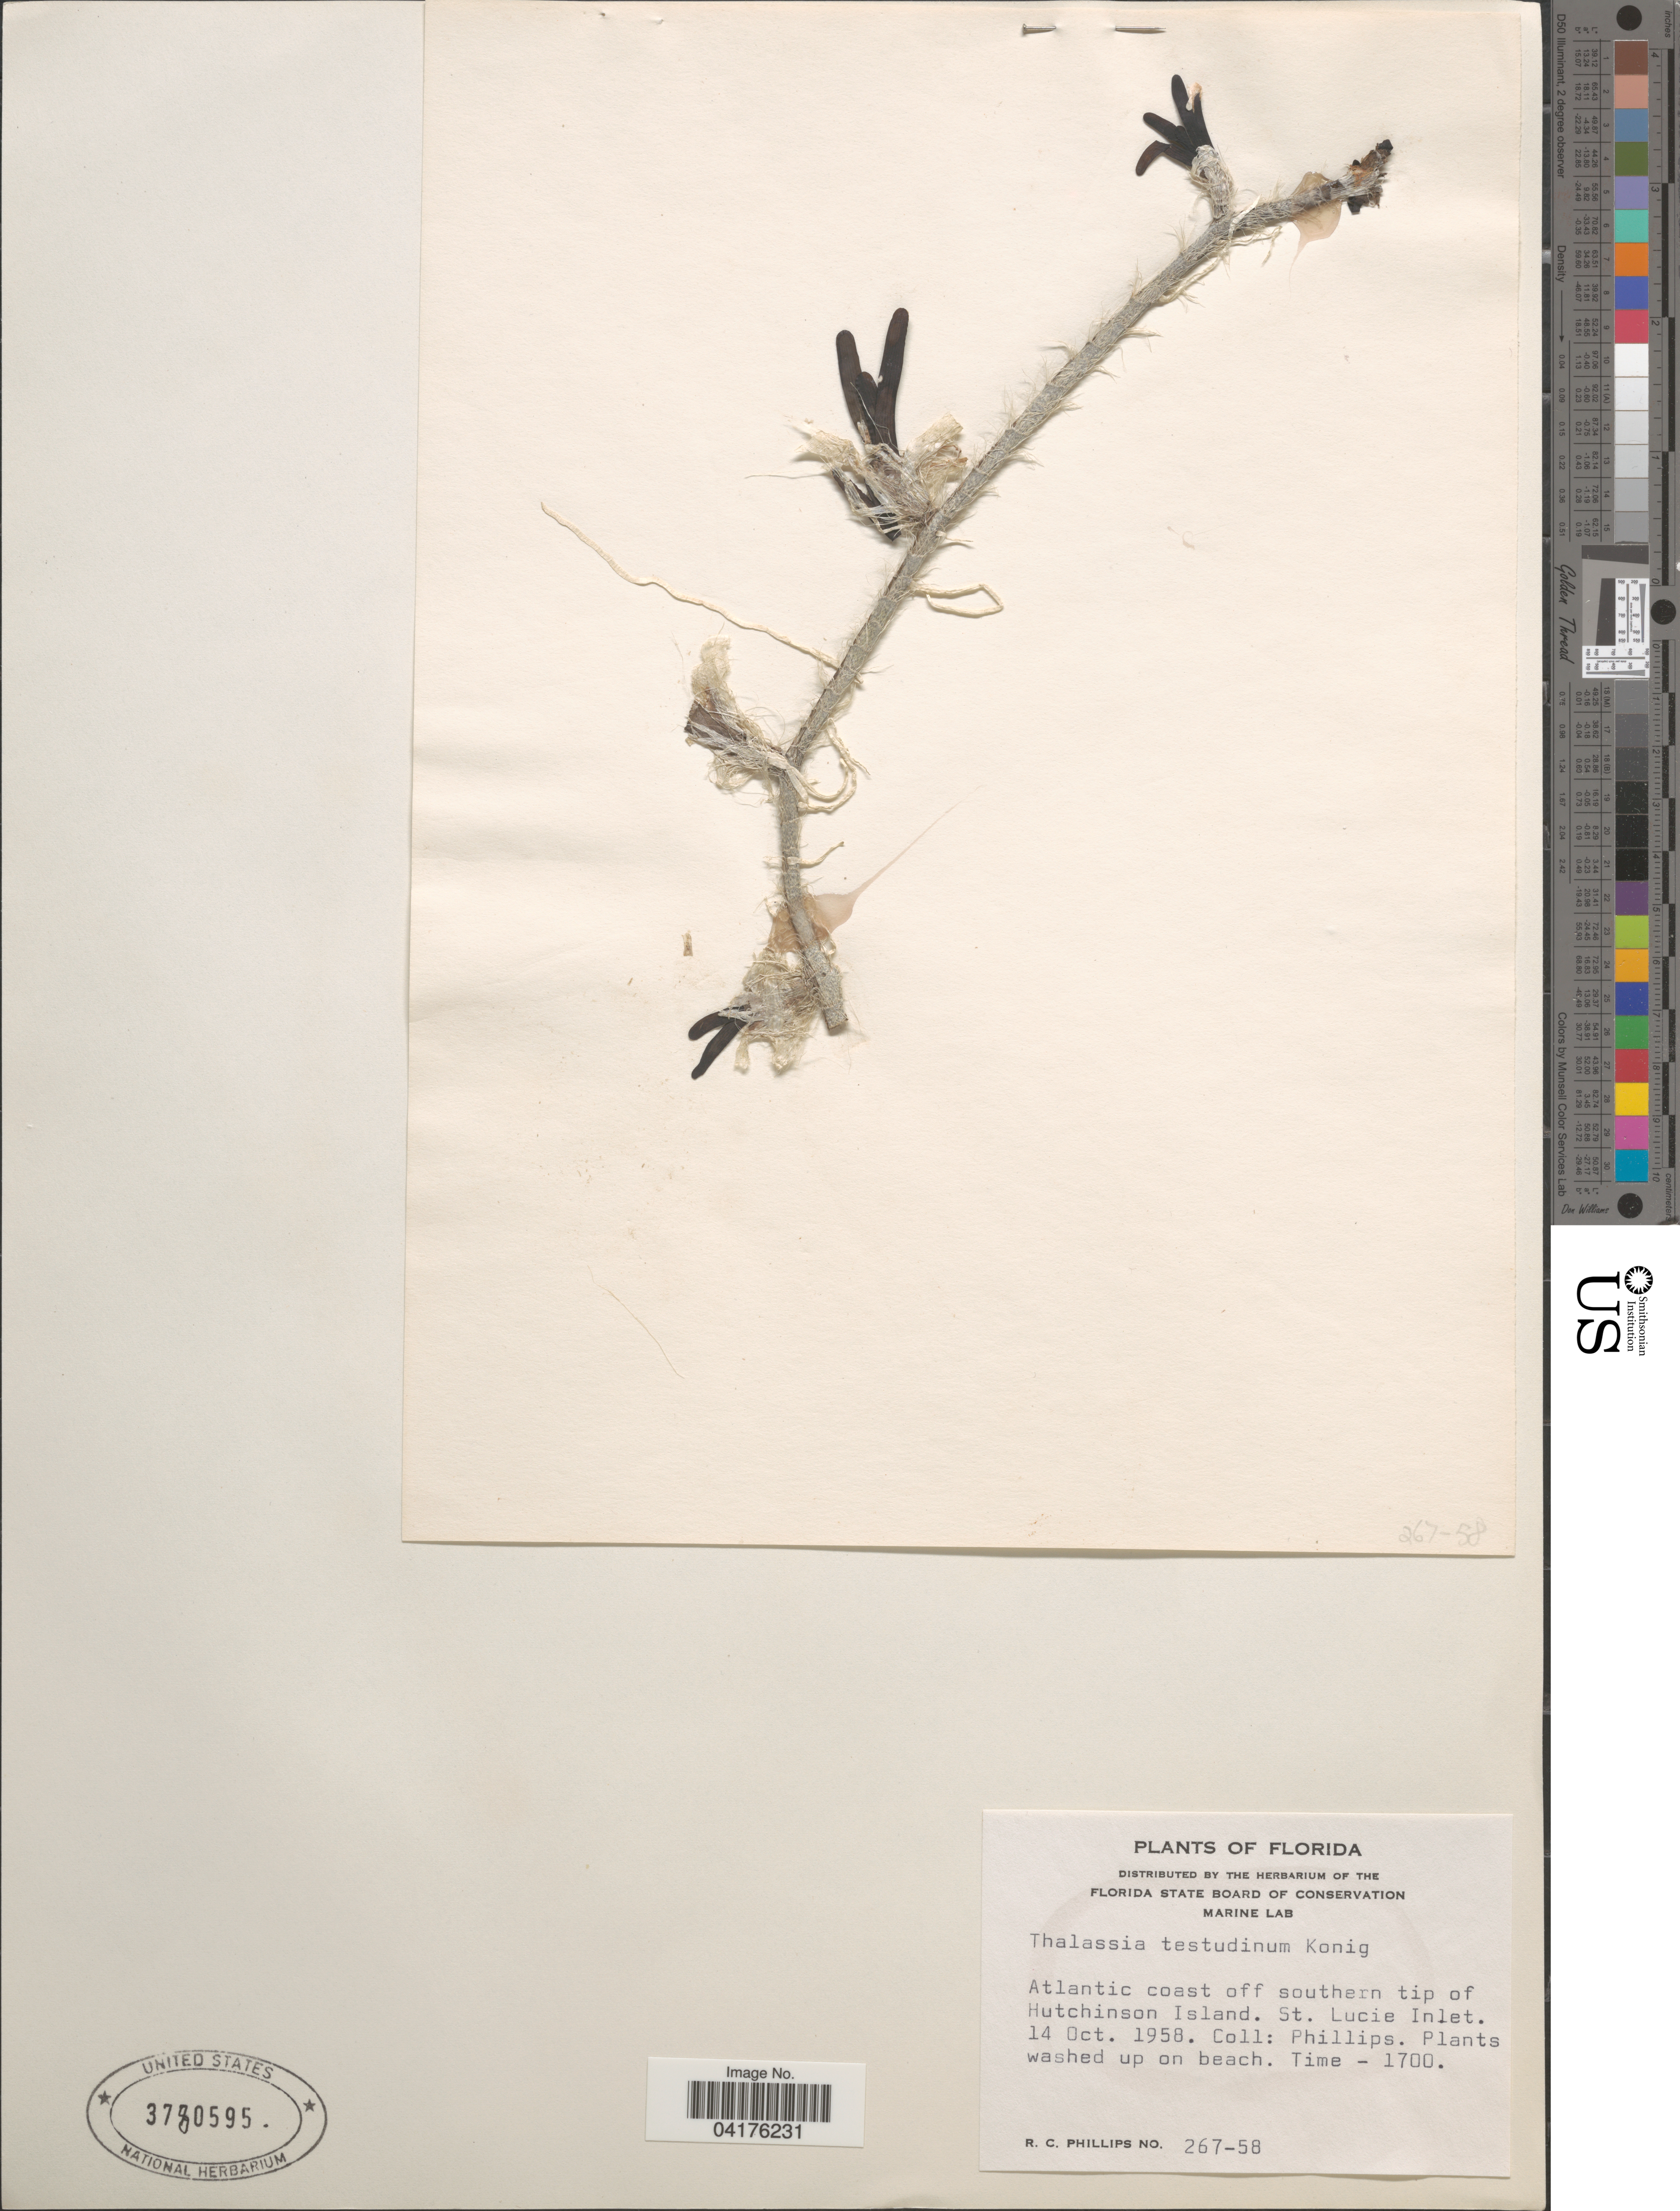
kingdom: Plantae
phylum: Tracheophyta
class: Liliopsida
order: Alismatales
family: Hydrocharitaceae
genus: Thalassia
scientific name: Thalassia testudinum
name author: Banks & Sol. ex K.D. Koenig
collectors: R. C. Phillips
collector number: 267-58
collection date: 1958-10-14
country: United States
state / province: Florida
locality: Atlantic coast off southern tip of Hutchinson Island. St. Lucie Inlet.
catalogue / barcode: US 3780595